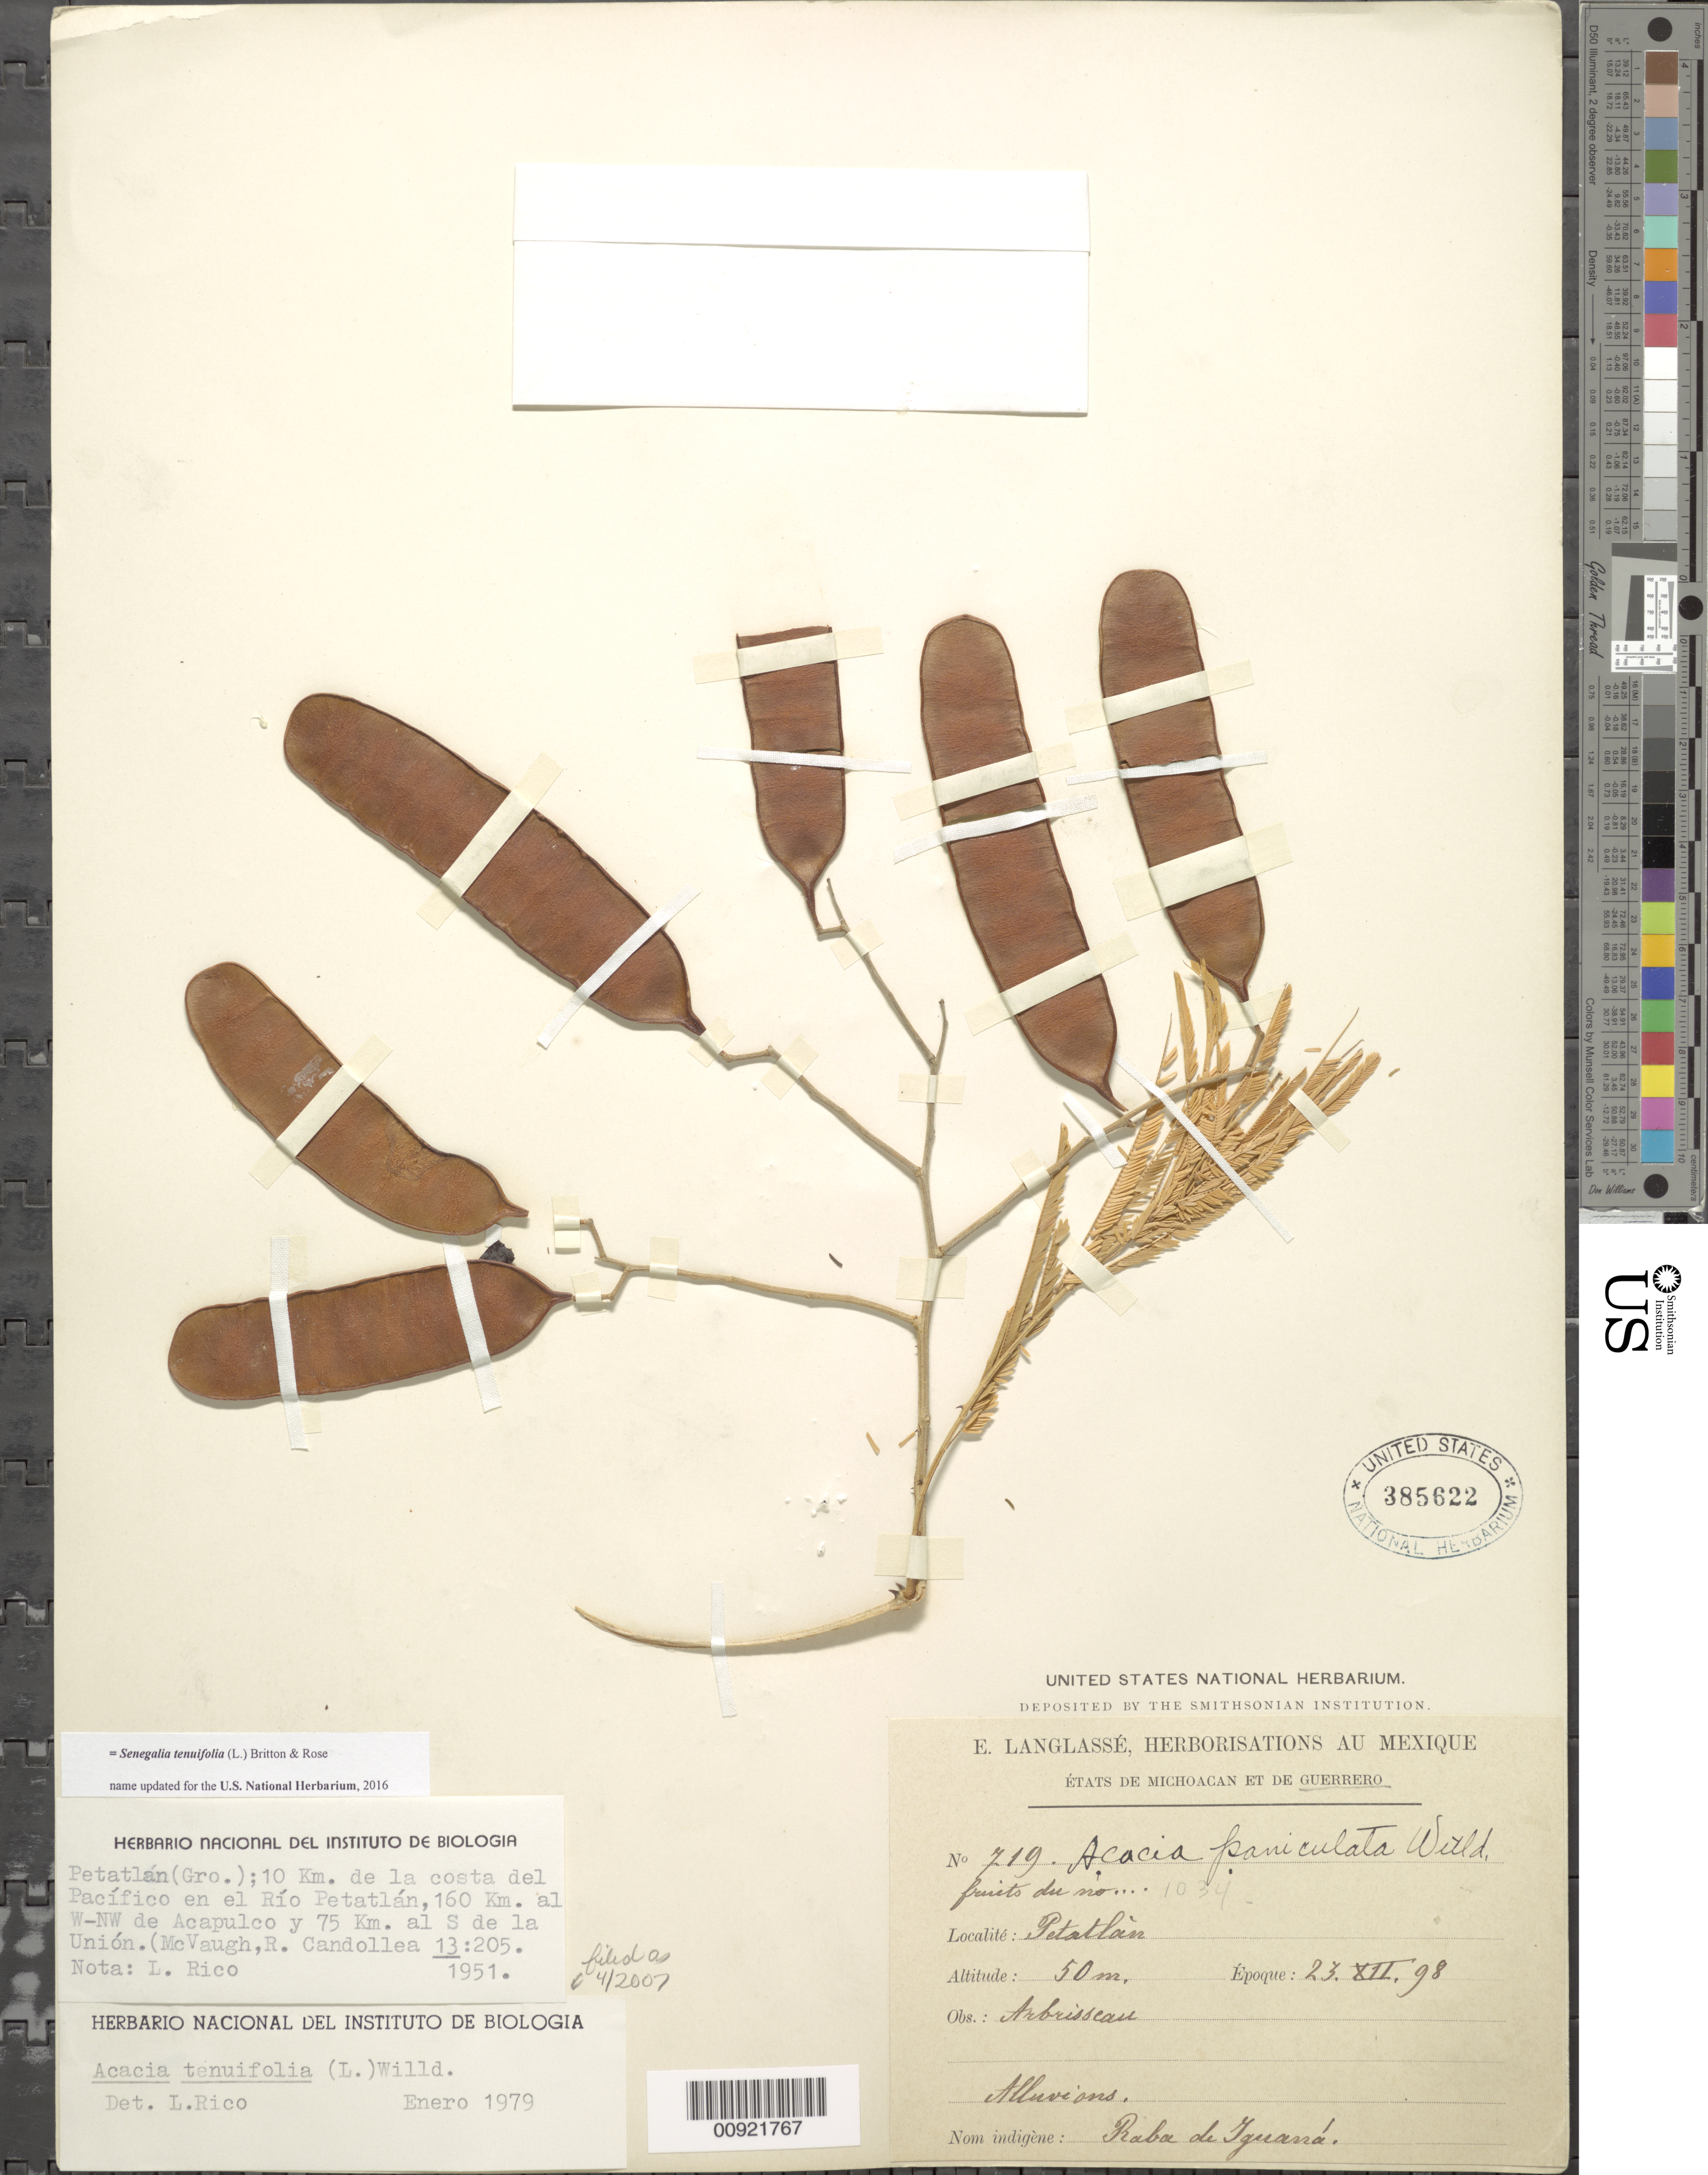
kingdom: Plantae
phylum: Tracheophyta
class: Magnoliopsida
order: Fabales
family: Fabaceae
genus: Senegalia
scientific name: Senegalia tenuifolia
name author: (L.) Britton & Rose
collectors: E. Langlassé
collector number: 719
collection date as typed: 23 Dec 1898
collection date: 1898-12-23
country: Mexico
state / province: Guerrero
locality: Petatlán. (10 km. de la costa del Pacífico en el Río Petatlán, 160 km. al W-NW de Acapulco y 75 km. al S de la Unión McVaugh, R. Candollea 13:205.1951 Nota: L. Rico).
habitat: Alluvions.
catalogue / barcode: US 385622